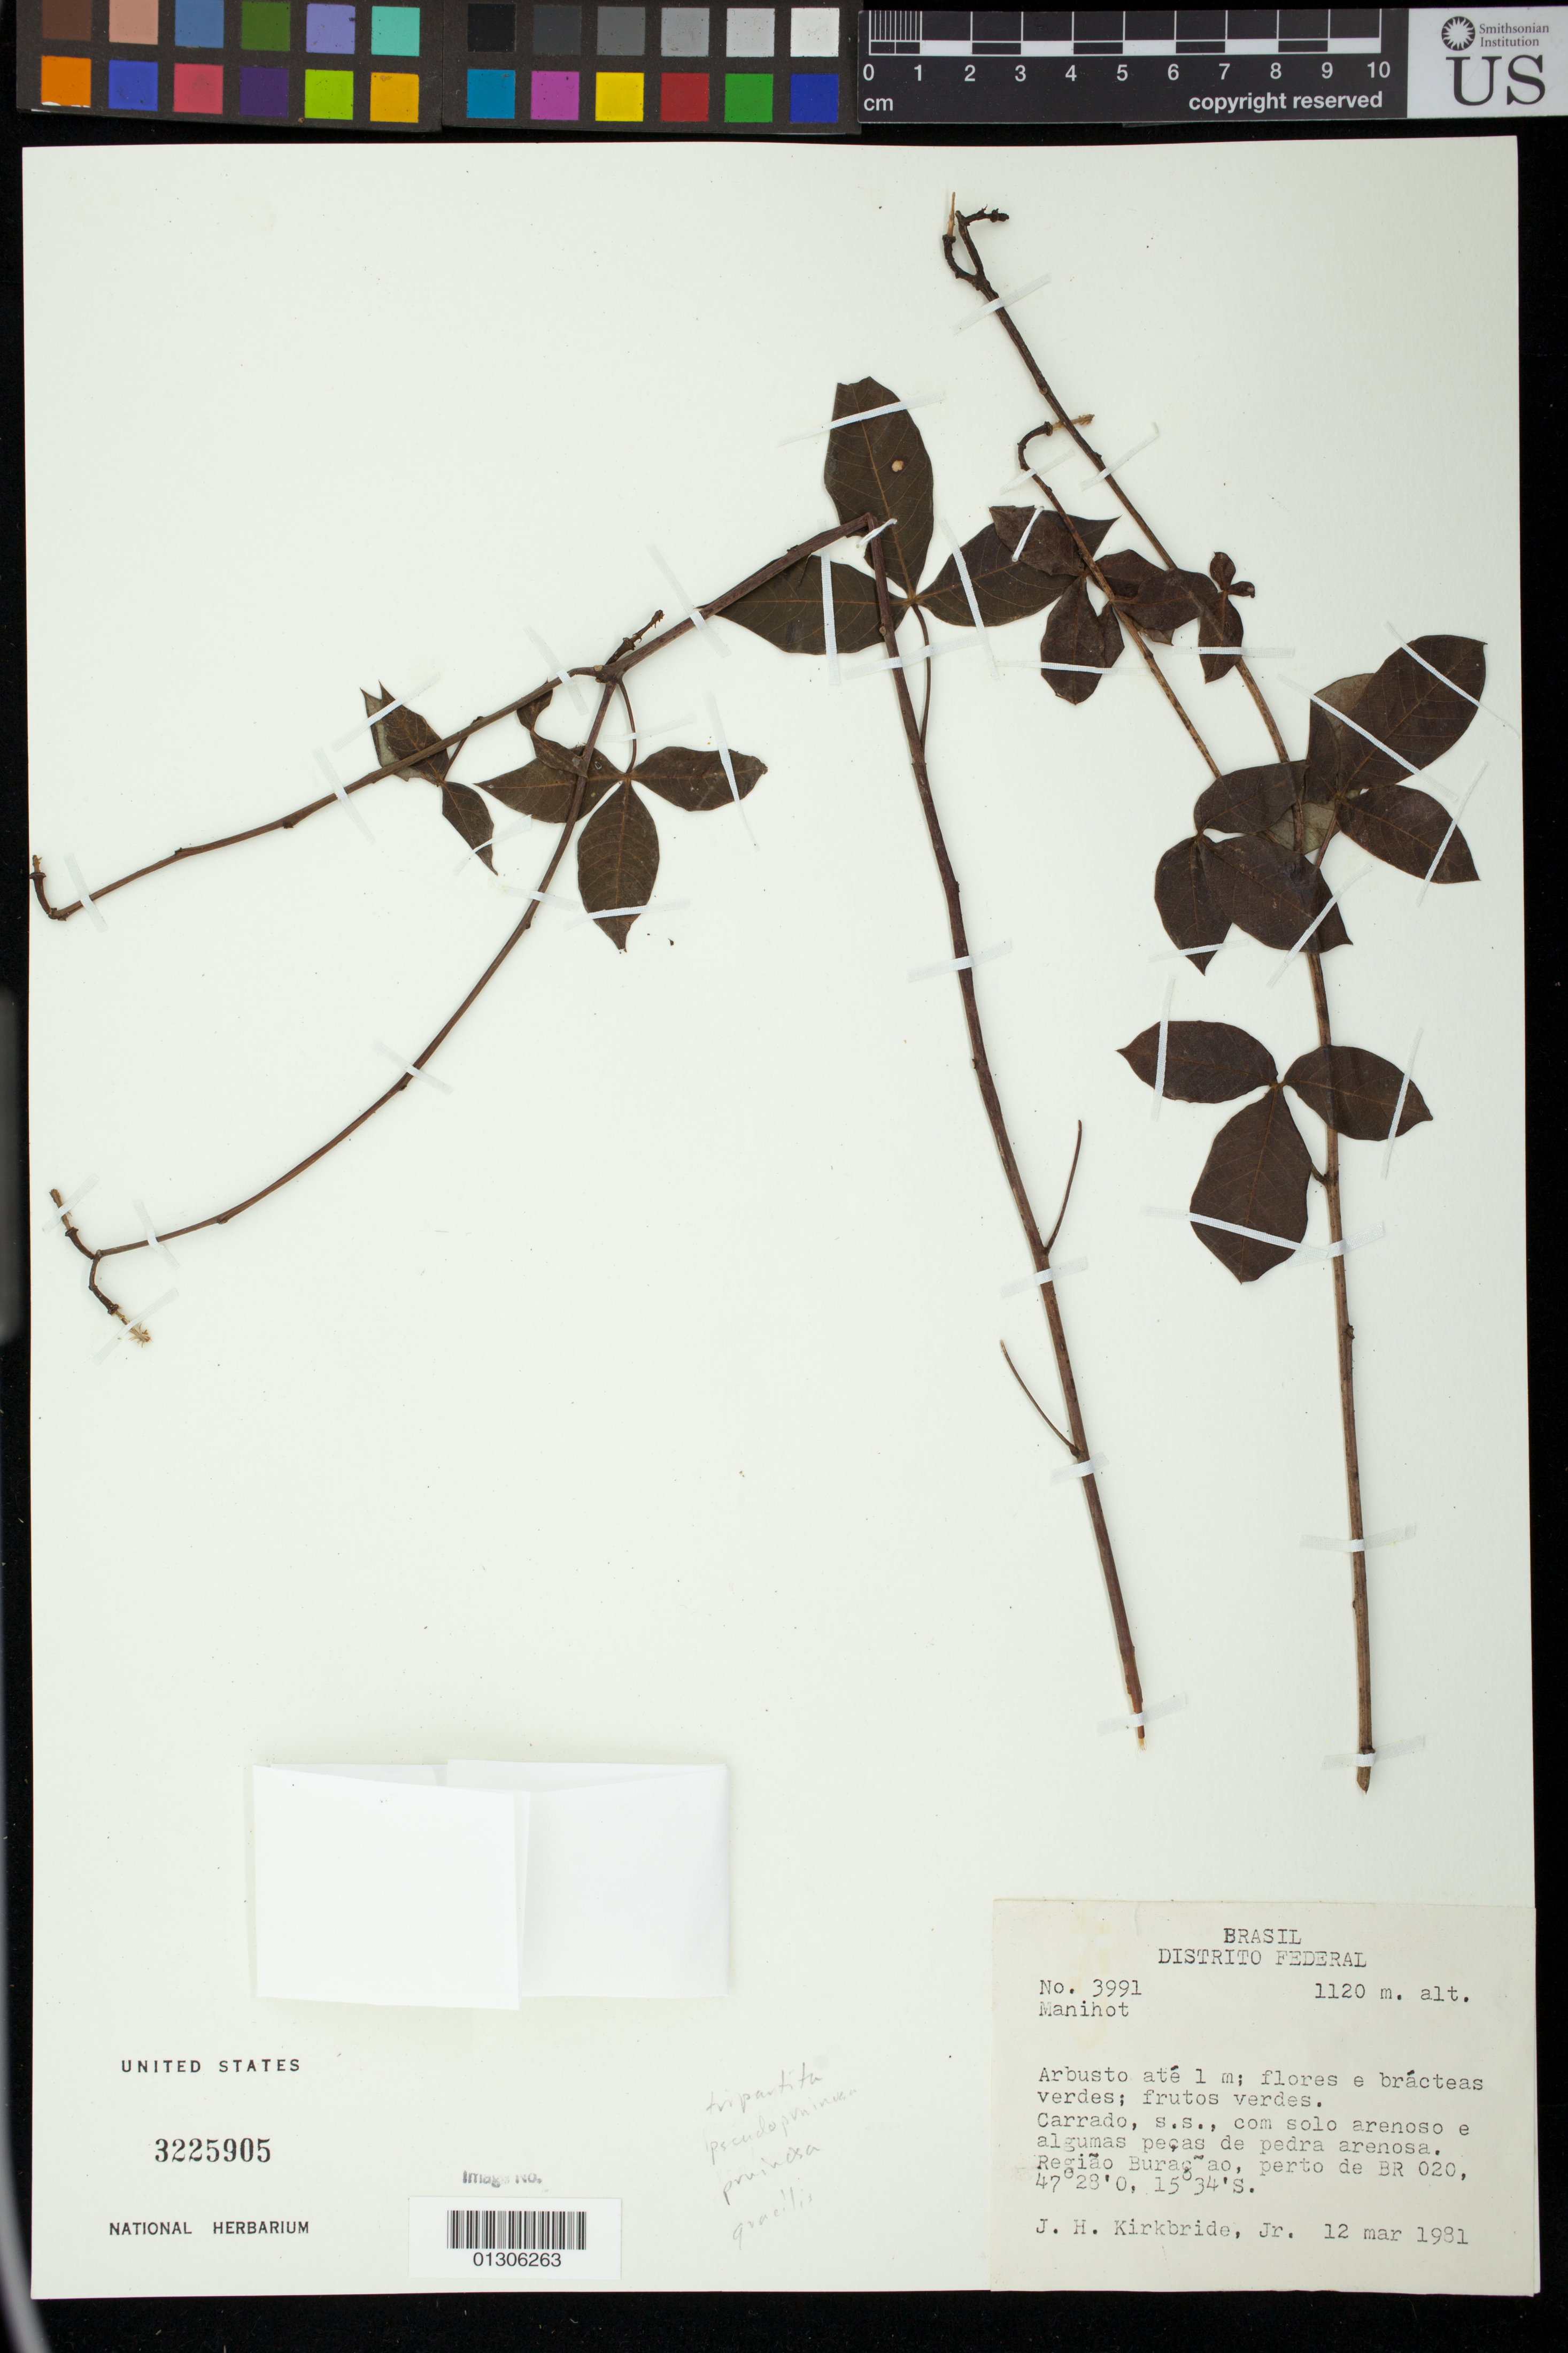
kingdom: Plantae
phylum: Tracheophyta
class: Magnoliopsida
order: Malpighiales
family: Euphorbiaceae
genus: Manihot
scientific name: Manihot gracilis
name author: Pohl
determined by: Mendoza, M.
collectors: J. H. Kirkbride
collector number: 3991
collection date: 1981-12-03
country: Brazil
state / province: Distrito Federal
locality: Regiao Buracao, perto de BR 020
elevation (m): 1120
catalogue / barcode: US 3225905